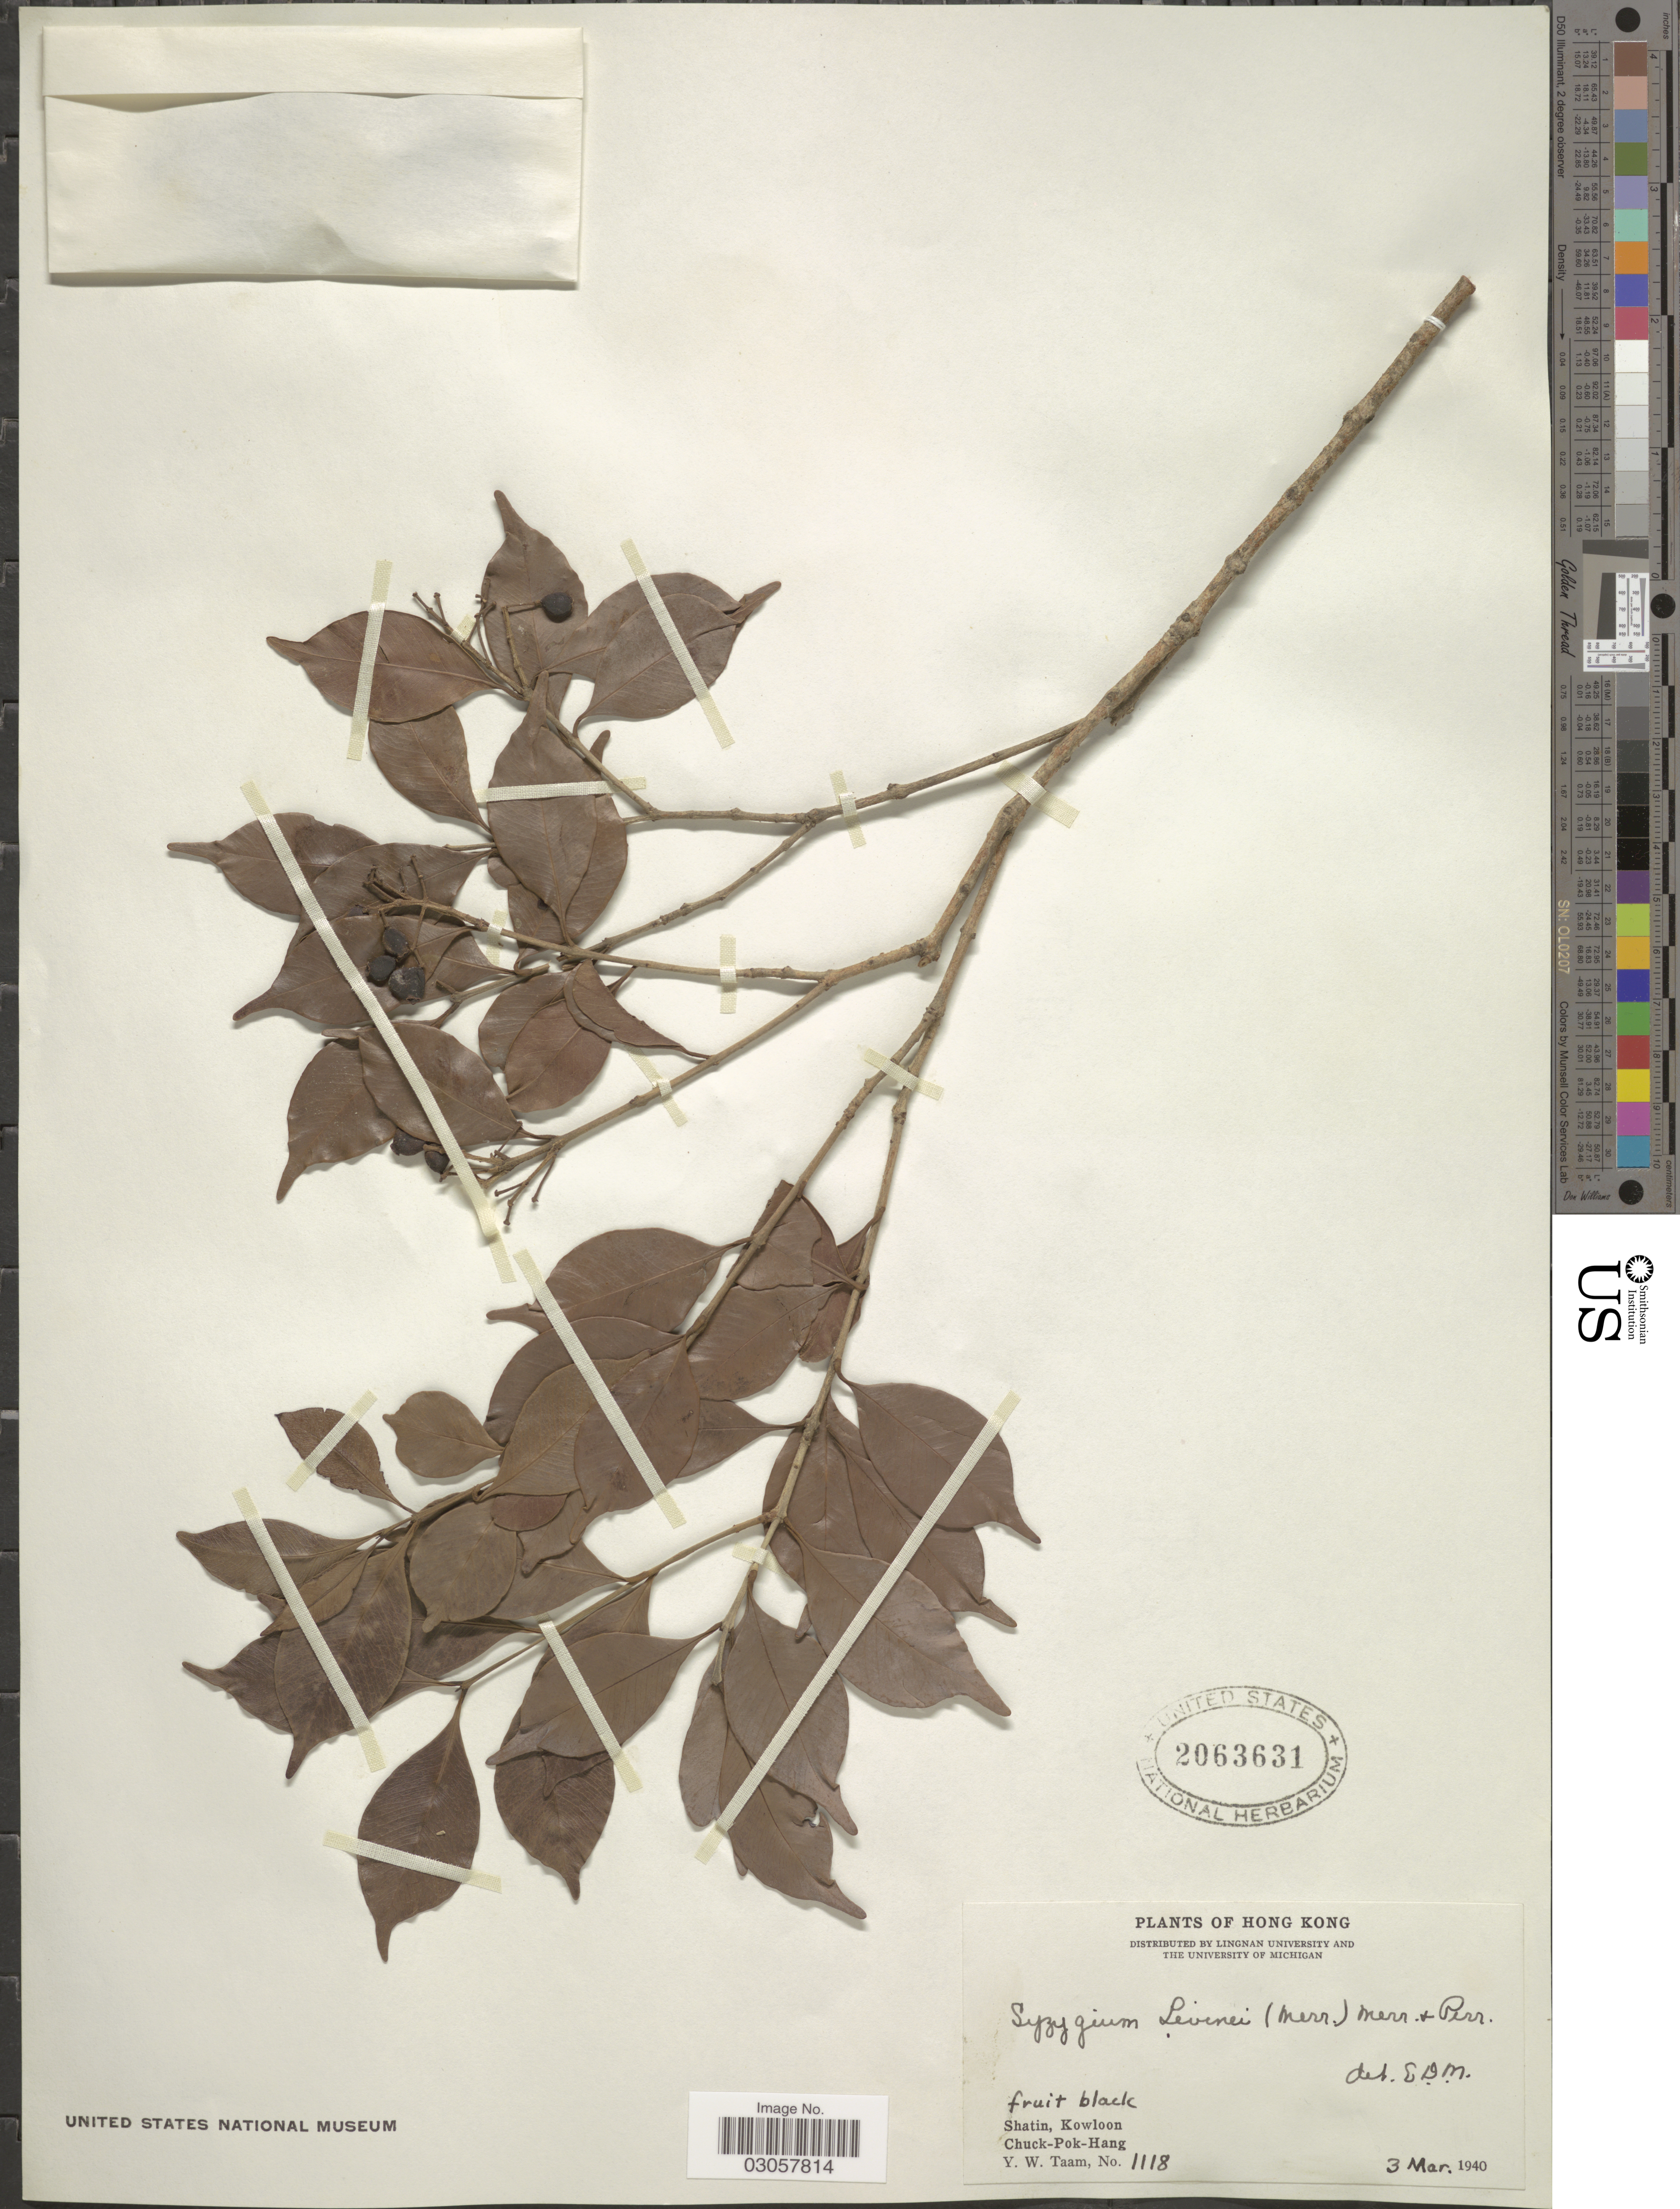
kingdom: Plantae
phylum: Tracheophyta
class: Magnoliopsida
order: Myrtales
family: Myrtaceae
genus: Syzygium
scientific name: Syzygium levinei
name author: (Merr.) Merr. & L.M. Perry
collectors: Y. W. Taam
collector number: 1118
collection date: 1940-03-03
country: China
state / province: Hong Kong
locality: Shatin, Kowloon Chukc-Pok-Hang.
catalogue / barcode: US 2063631